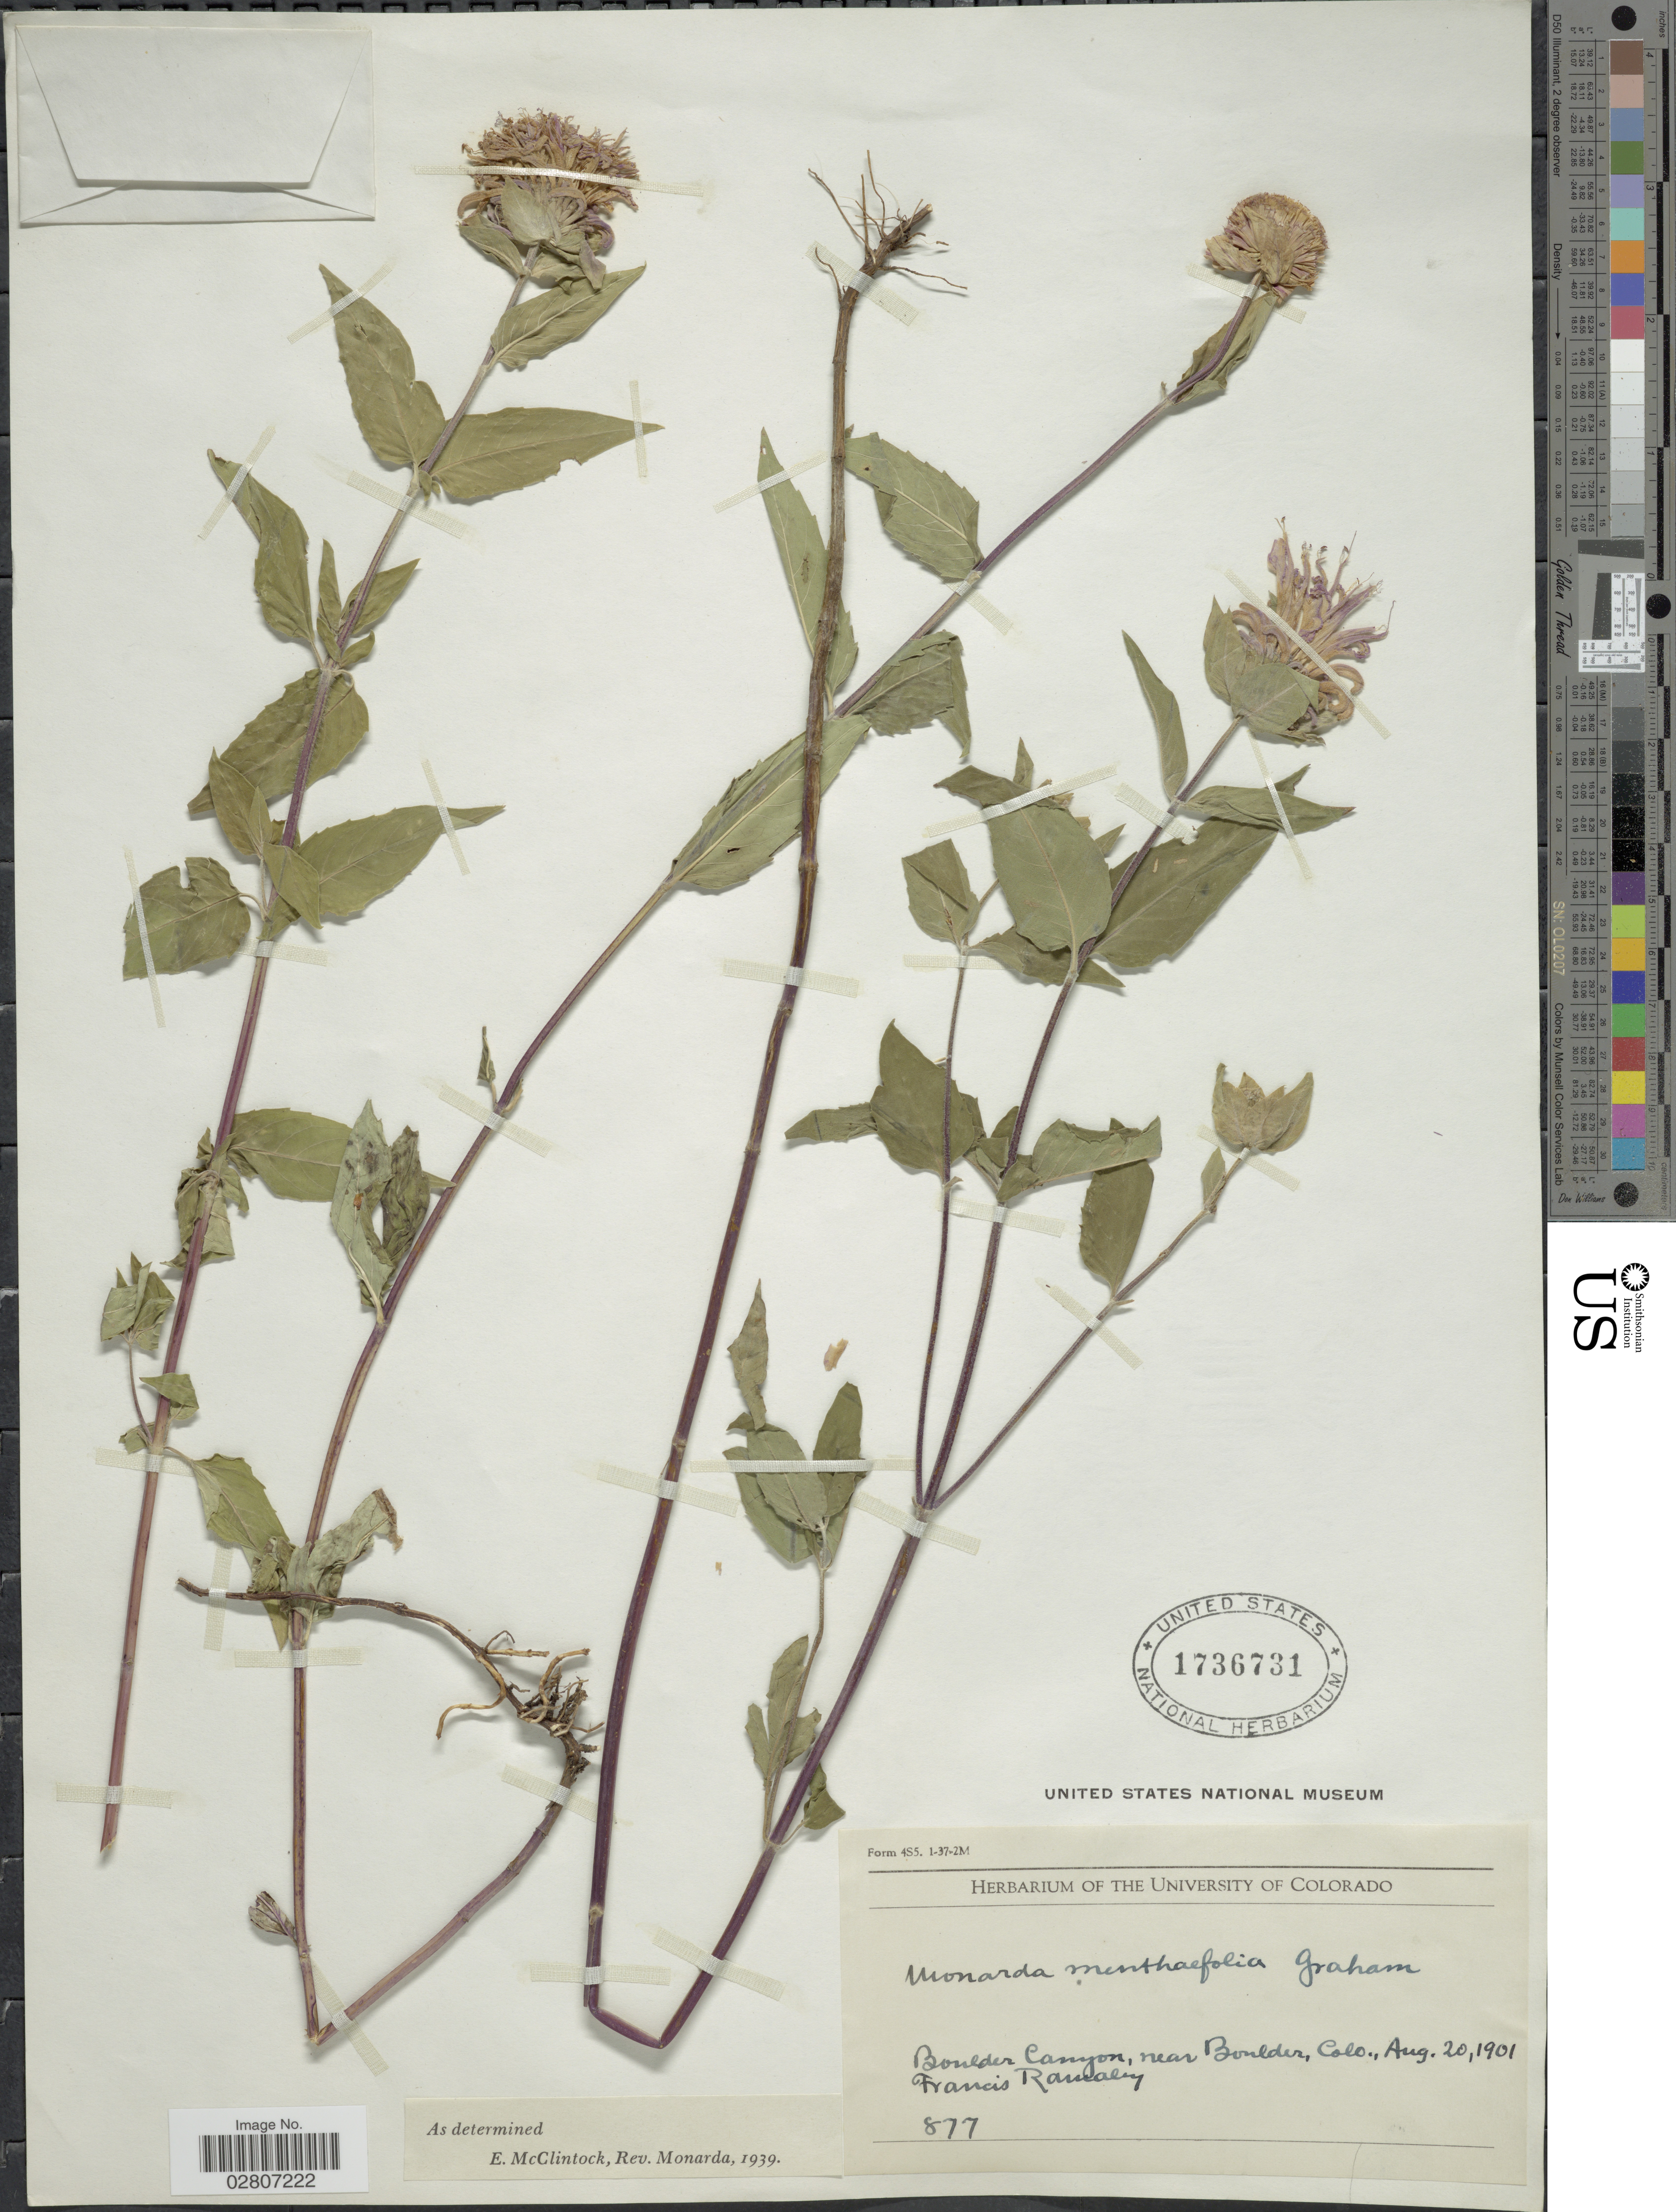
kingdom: Plantae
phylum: Tracheophyta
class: Magnoliopsida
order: Lamiales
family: Lamiaceae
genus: Monarda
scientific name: Monarda fistulosa var. menthifolia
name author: (Graham) Fernald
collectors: F. Ramaley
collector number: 877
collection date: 1901-08-20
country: United States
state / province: Colorado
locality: Boulder Canyon, near Boulder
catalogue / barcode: US 1736731